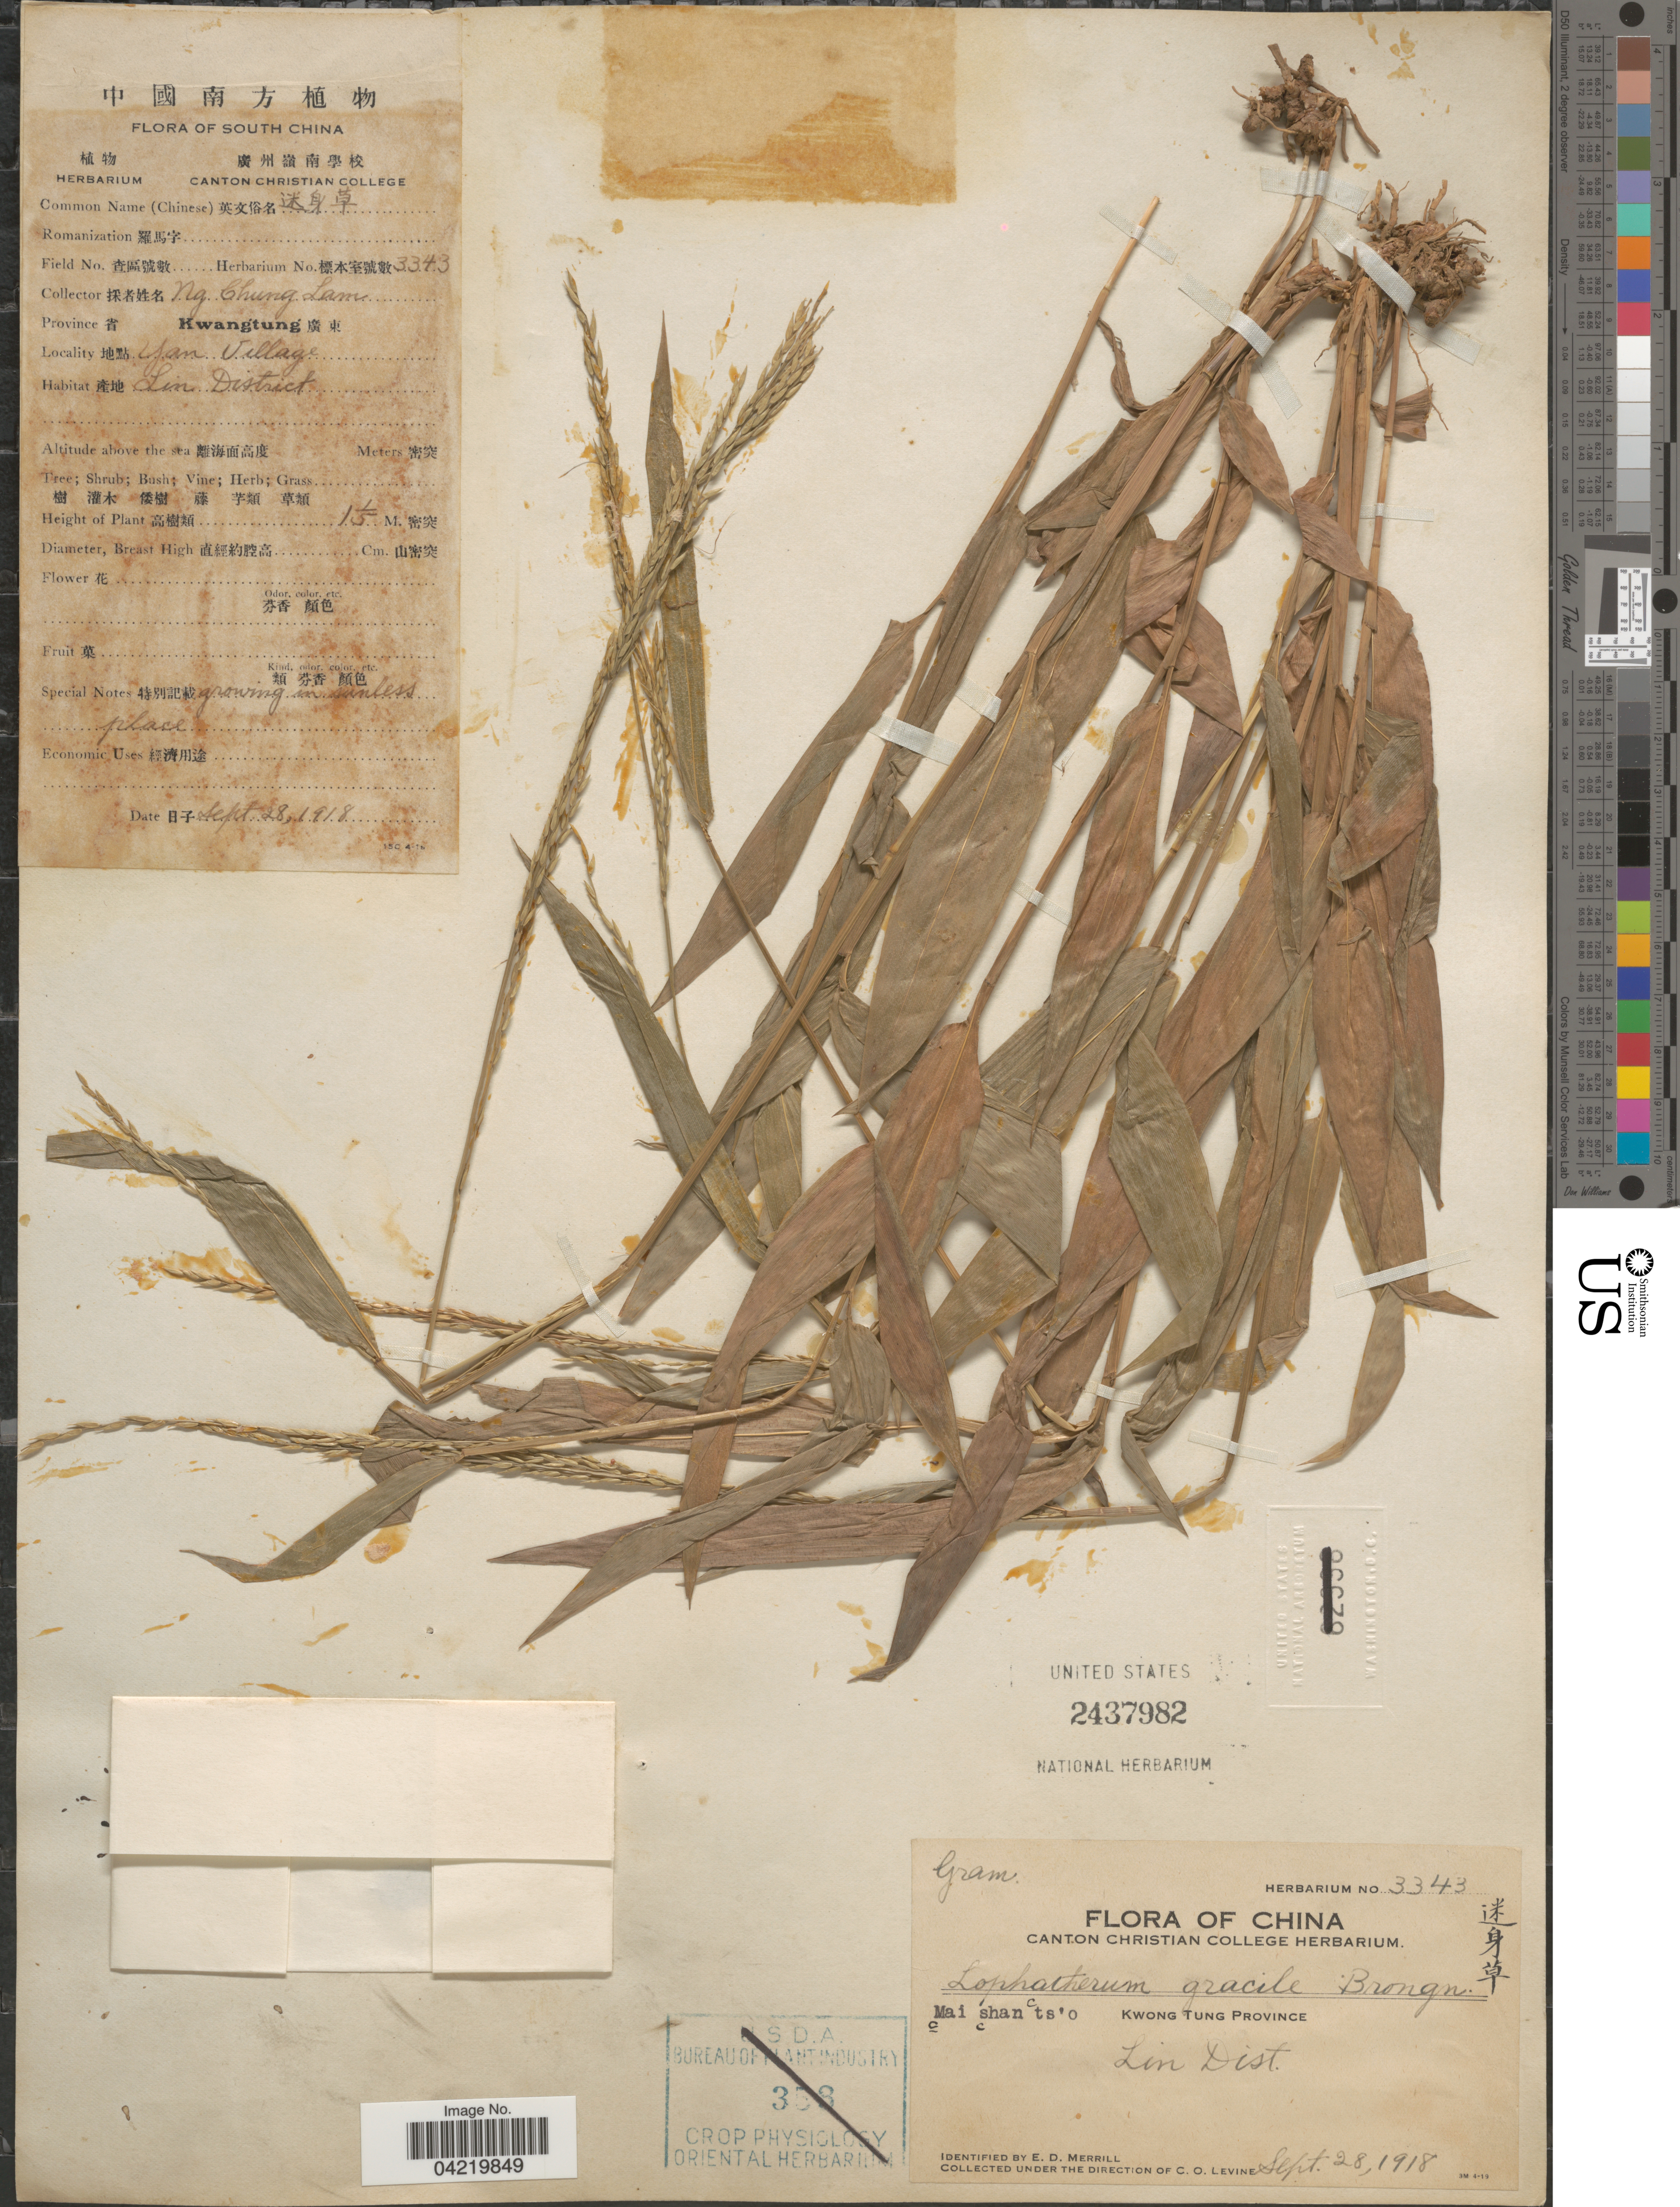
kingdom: Plantae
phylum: Tracheophyta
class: Liliopsida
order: Poales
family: Poaceae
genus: Lophatherum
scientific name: Lophatherum gracile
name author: Brongn.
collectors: C. L. Ng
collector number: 3343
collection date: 1918-09-28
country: China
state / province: Guangdong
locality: Mai shan ts'o. Kwong Tung Province. Lin Dist. Yan Village.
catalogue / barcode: US 2437982